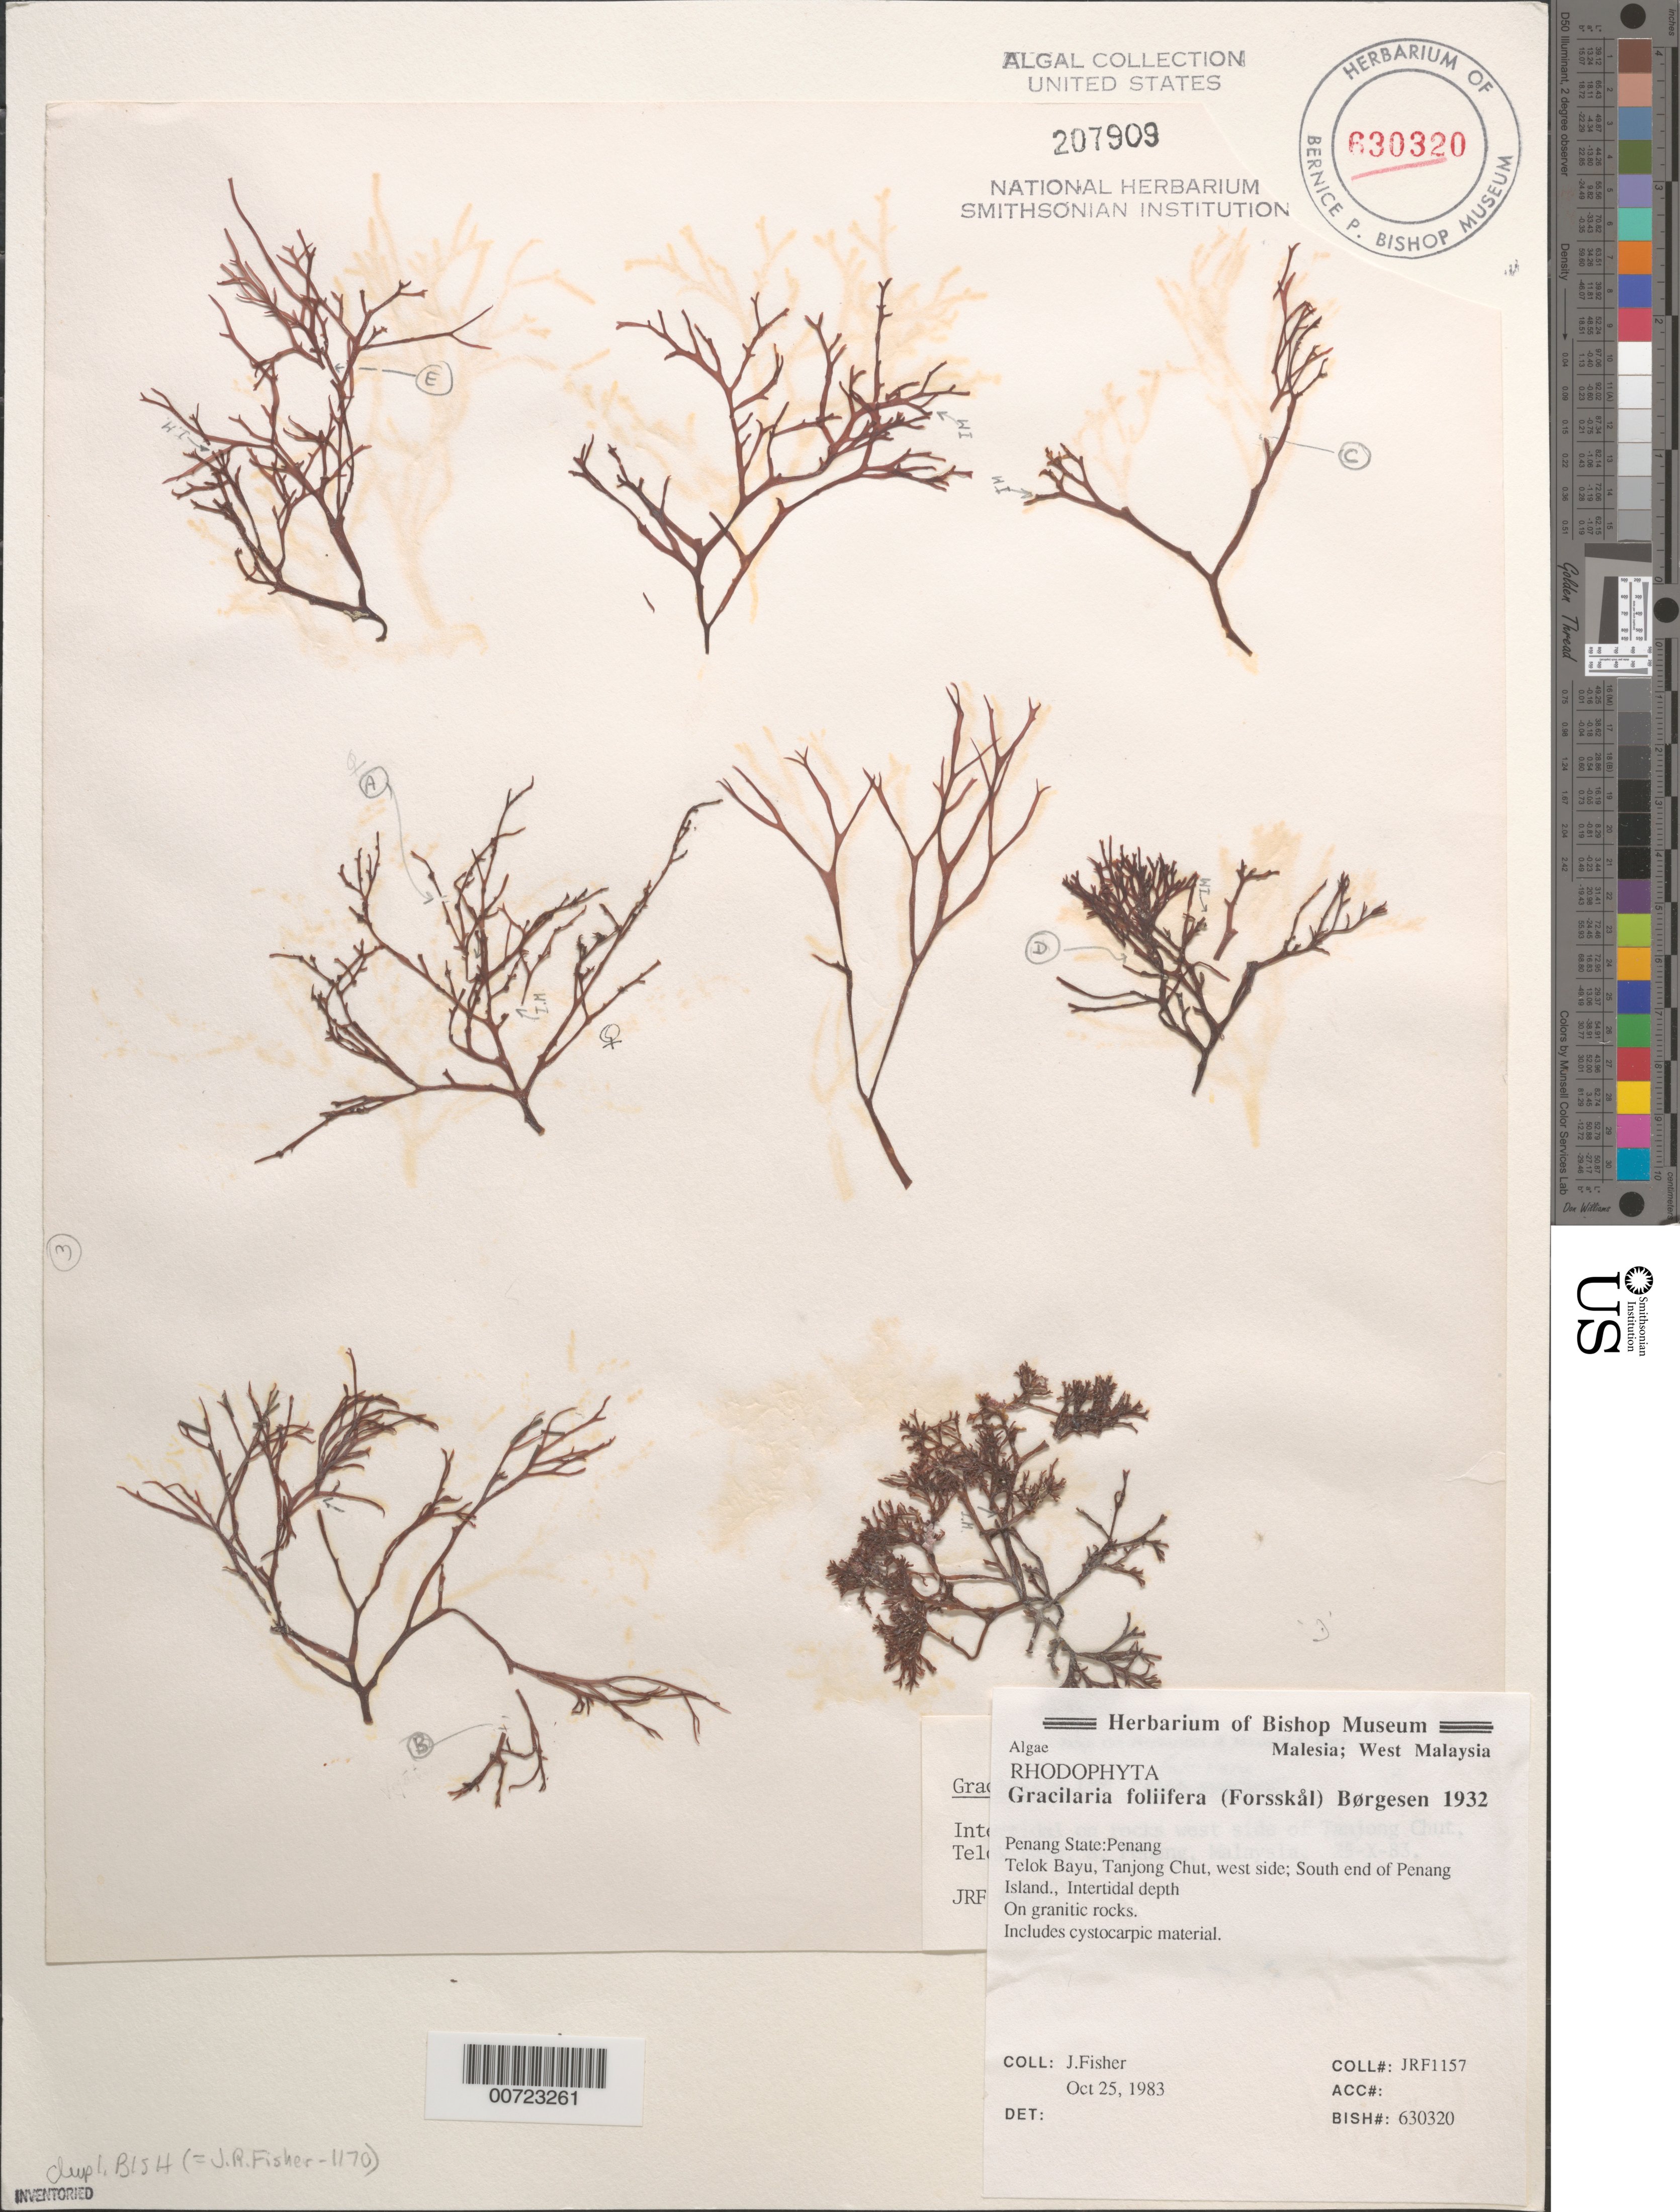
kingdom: Plantae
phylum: Rhodophyta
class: Florideophyceae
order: Gracilariales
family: Gracilariaceae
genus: Gracilaria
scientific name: Gracilaria foliifera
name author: (Forssk.) Børgesen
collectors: J. Fisher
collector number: JRF 1157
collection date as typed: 25 Oct 1983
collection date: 1983-10-25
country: Malaysia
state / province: Pinang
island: Penang Island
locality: Telok Bayu, Tanjong Chut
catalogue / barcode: US 207909